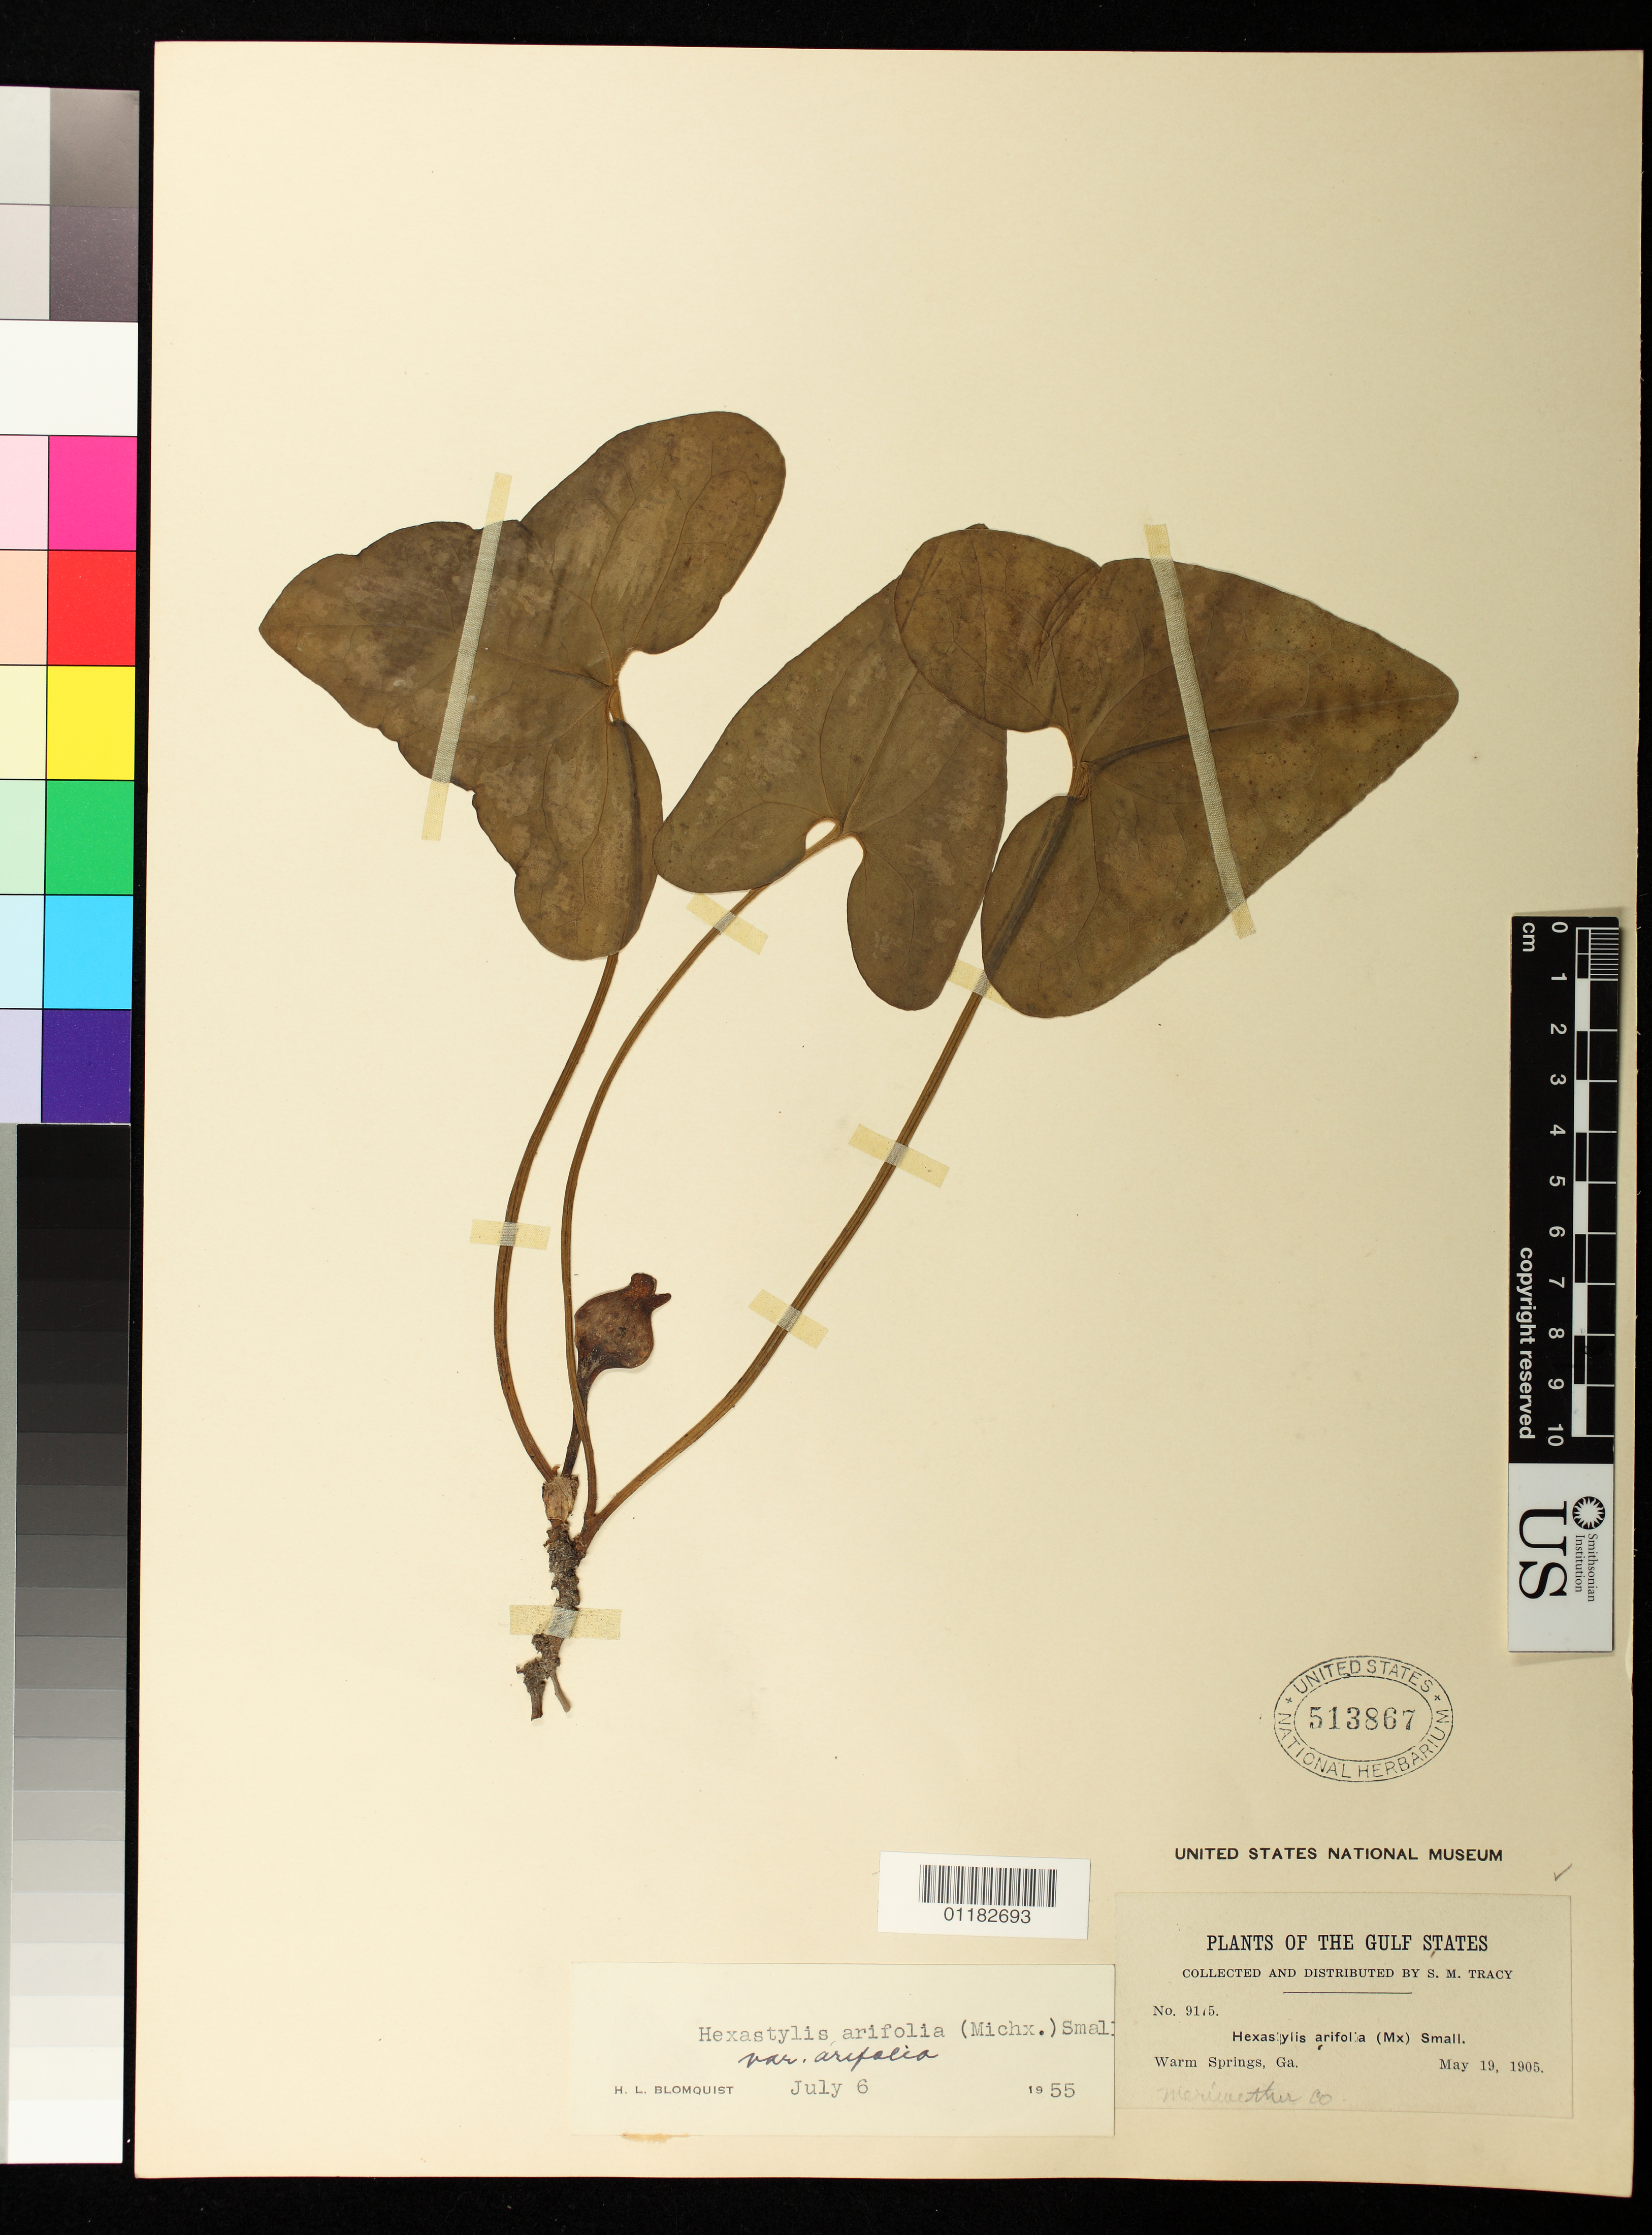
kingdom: Plantae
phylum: Tracheophyta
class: Magnoliopsida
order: Piperales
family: Aristolochiaceae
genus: Hexastylis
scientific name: Hexastylis arifolia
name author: (Michx.) Small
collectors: S. M. Tracy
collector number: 9175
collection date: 1905-05-19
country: United States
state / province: Georgia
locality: Warm Springs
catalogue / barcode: US 513867